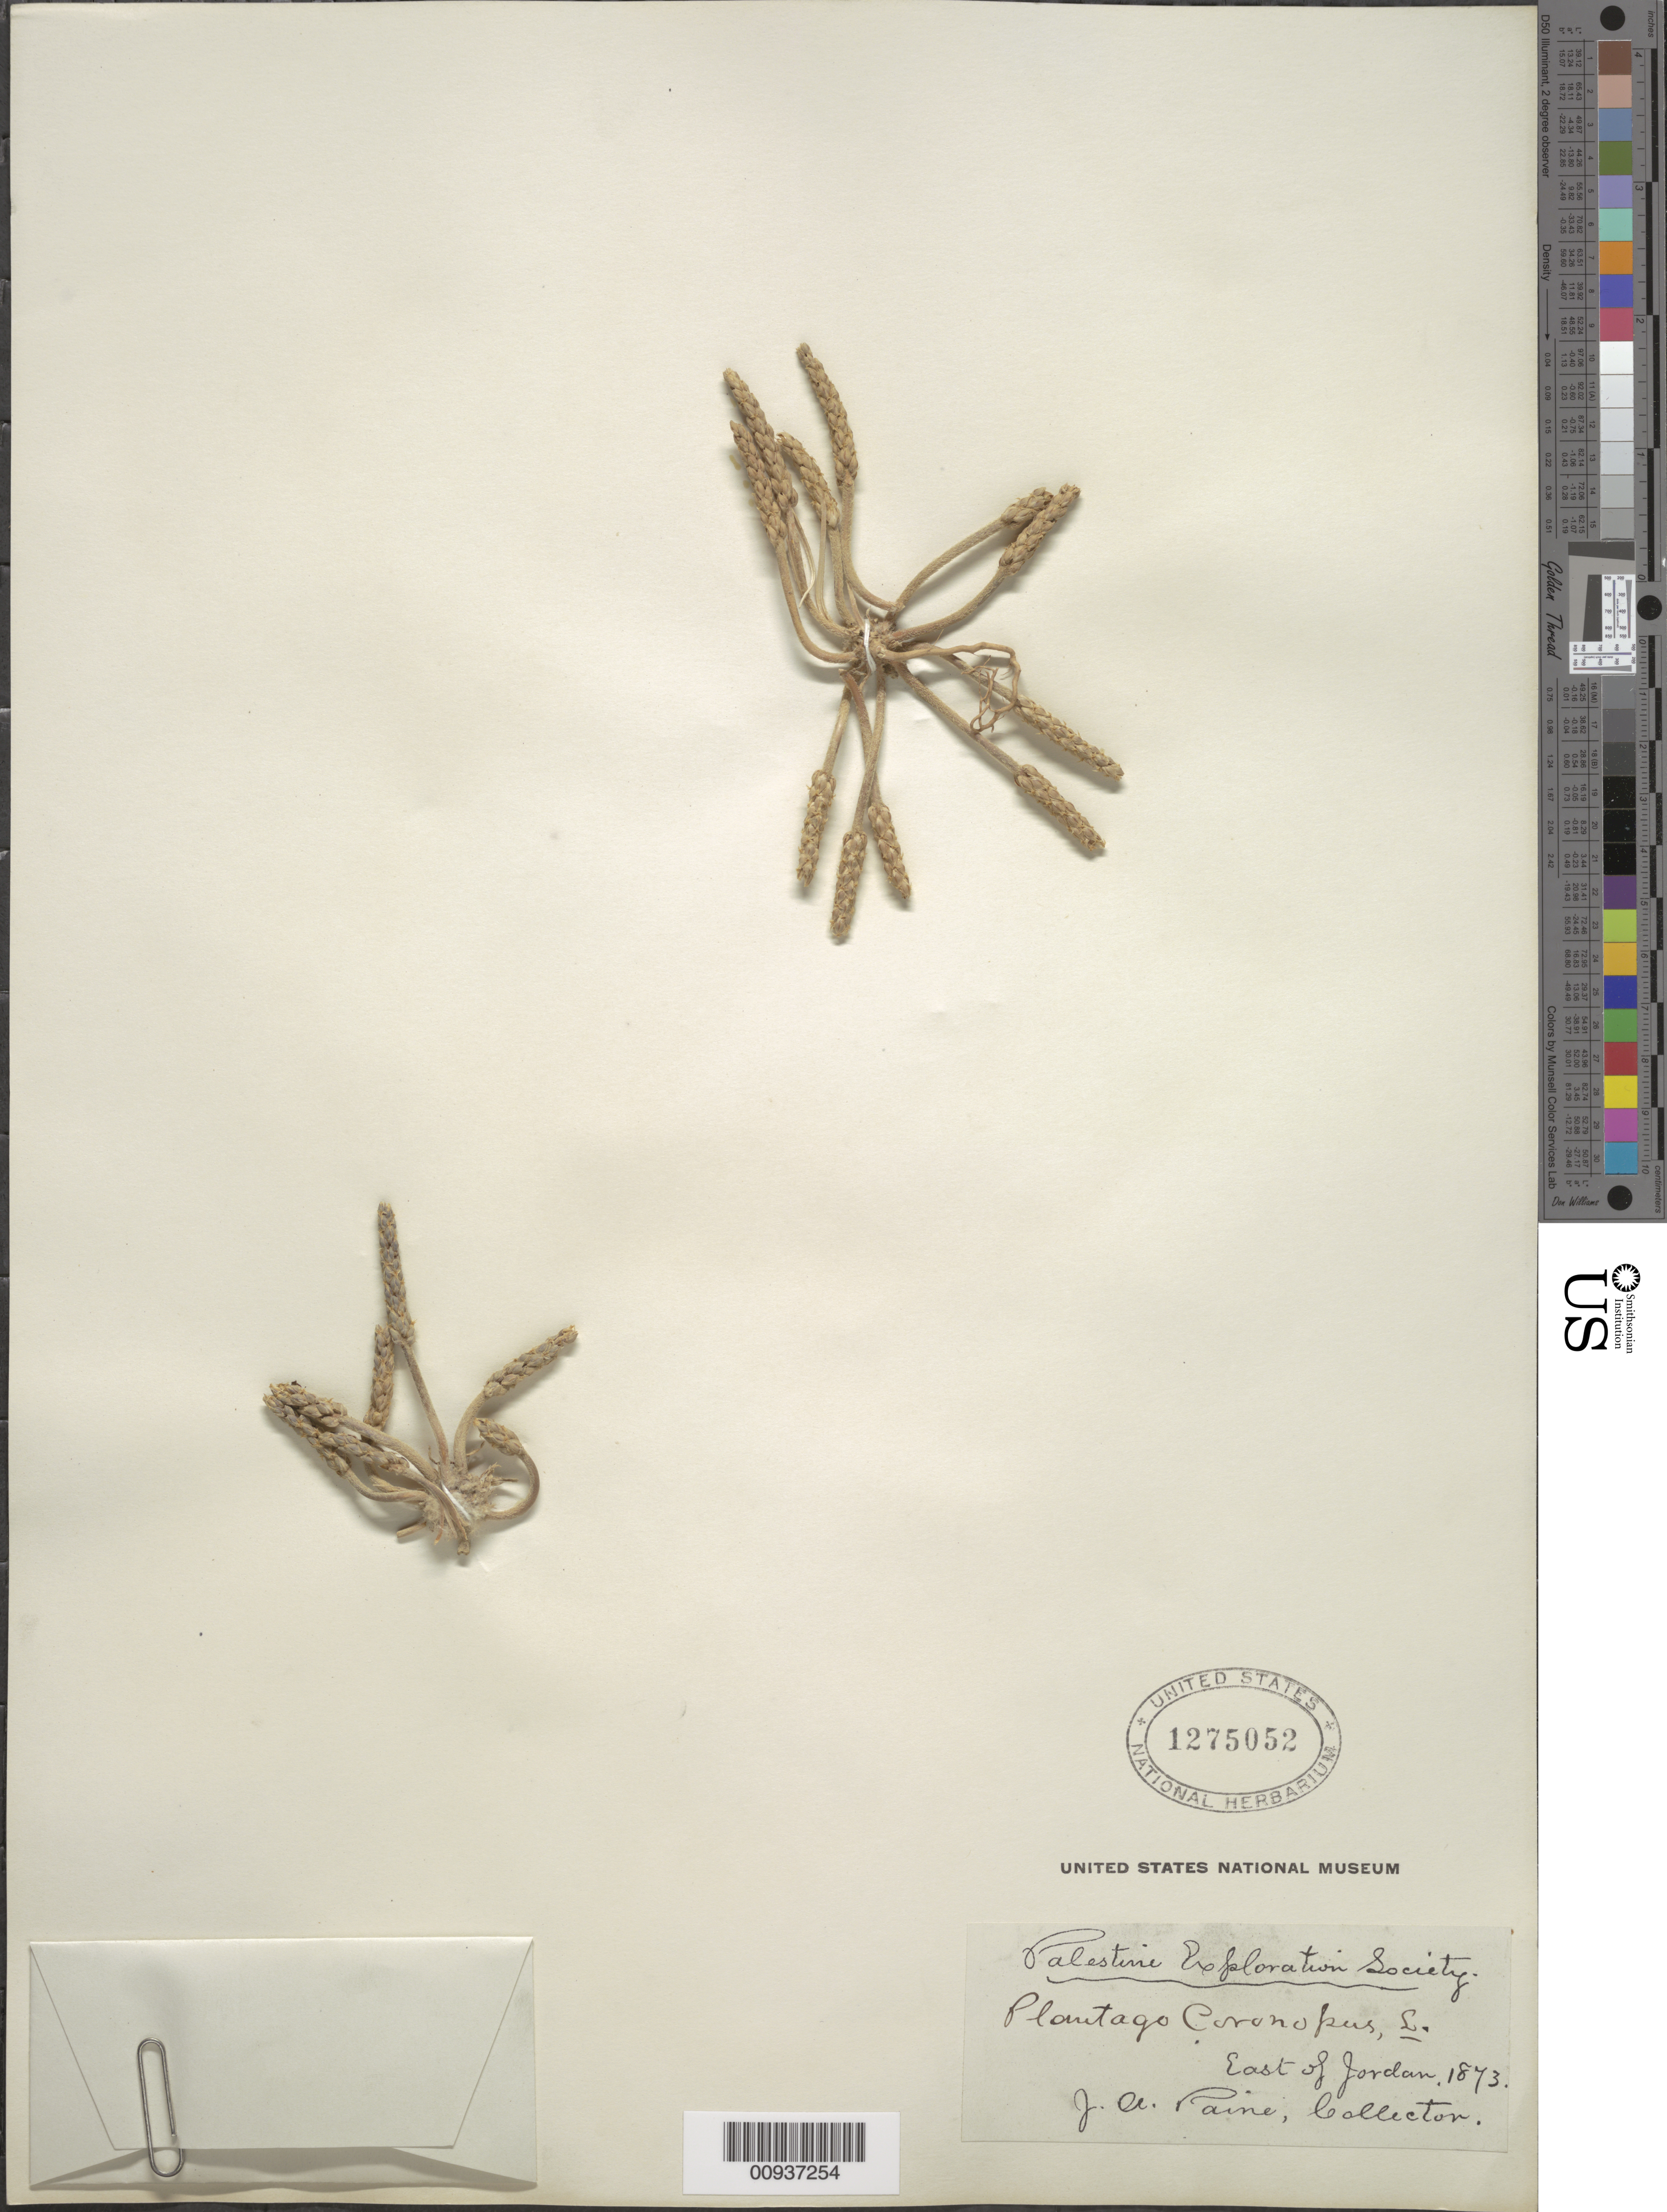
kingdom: Plantae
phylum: Tracheophyta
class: Magnoliopsida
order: Lamiales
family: Plantaginaceae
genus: Plantago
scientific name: Plantago coronopus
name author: L.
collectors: J. A. Paine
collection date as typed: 1873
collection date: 1873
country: Jordan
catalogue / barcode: US 1275052